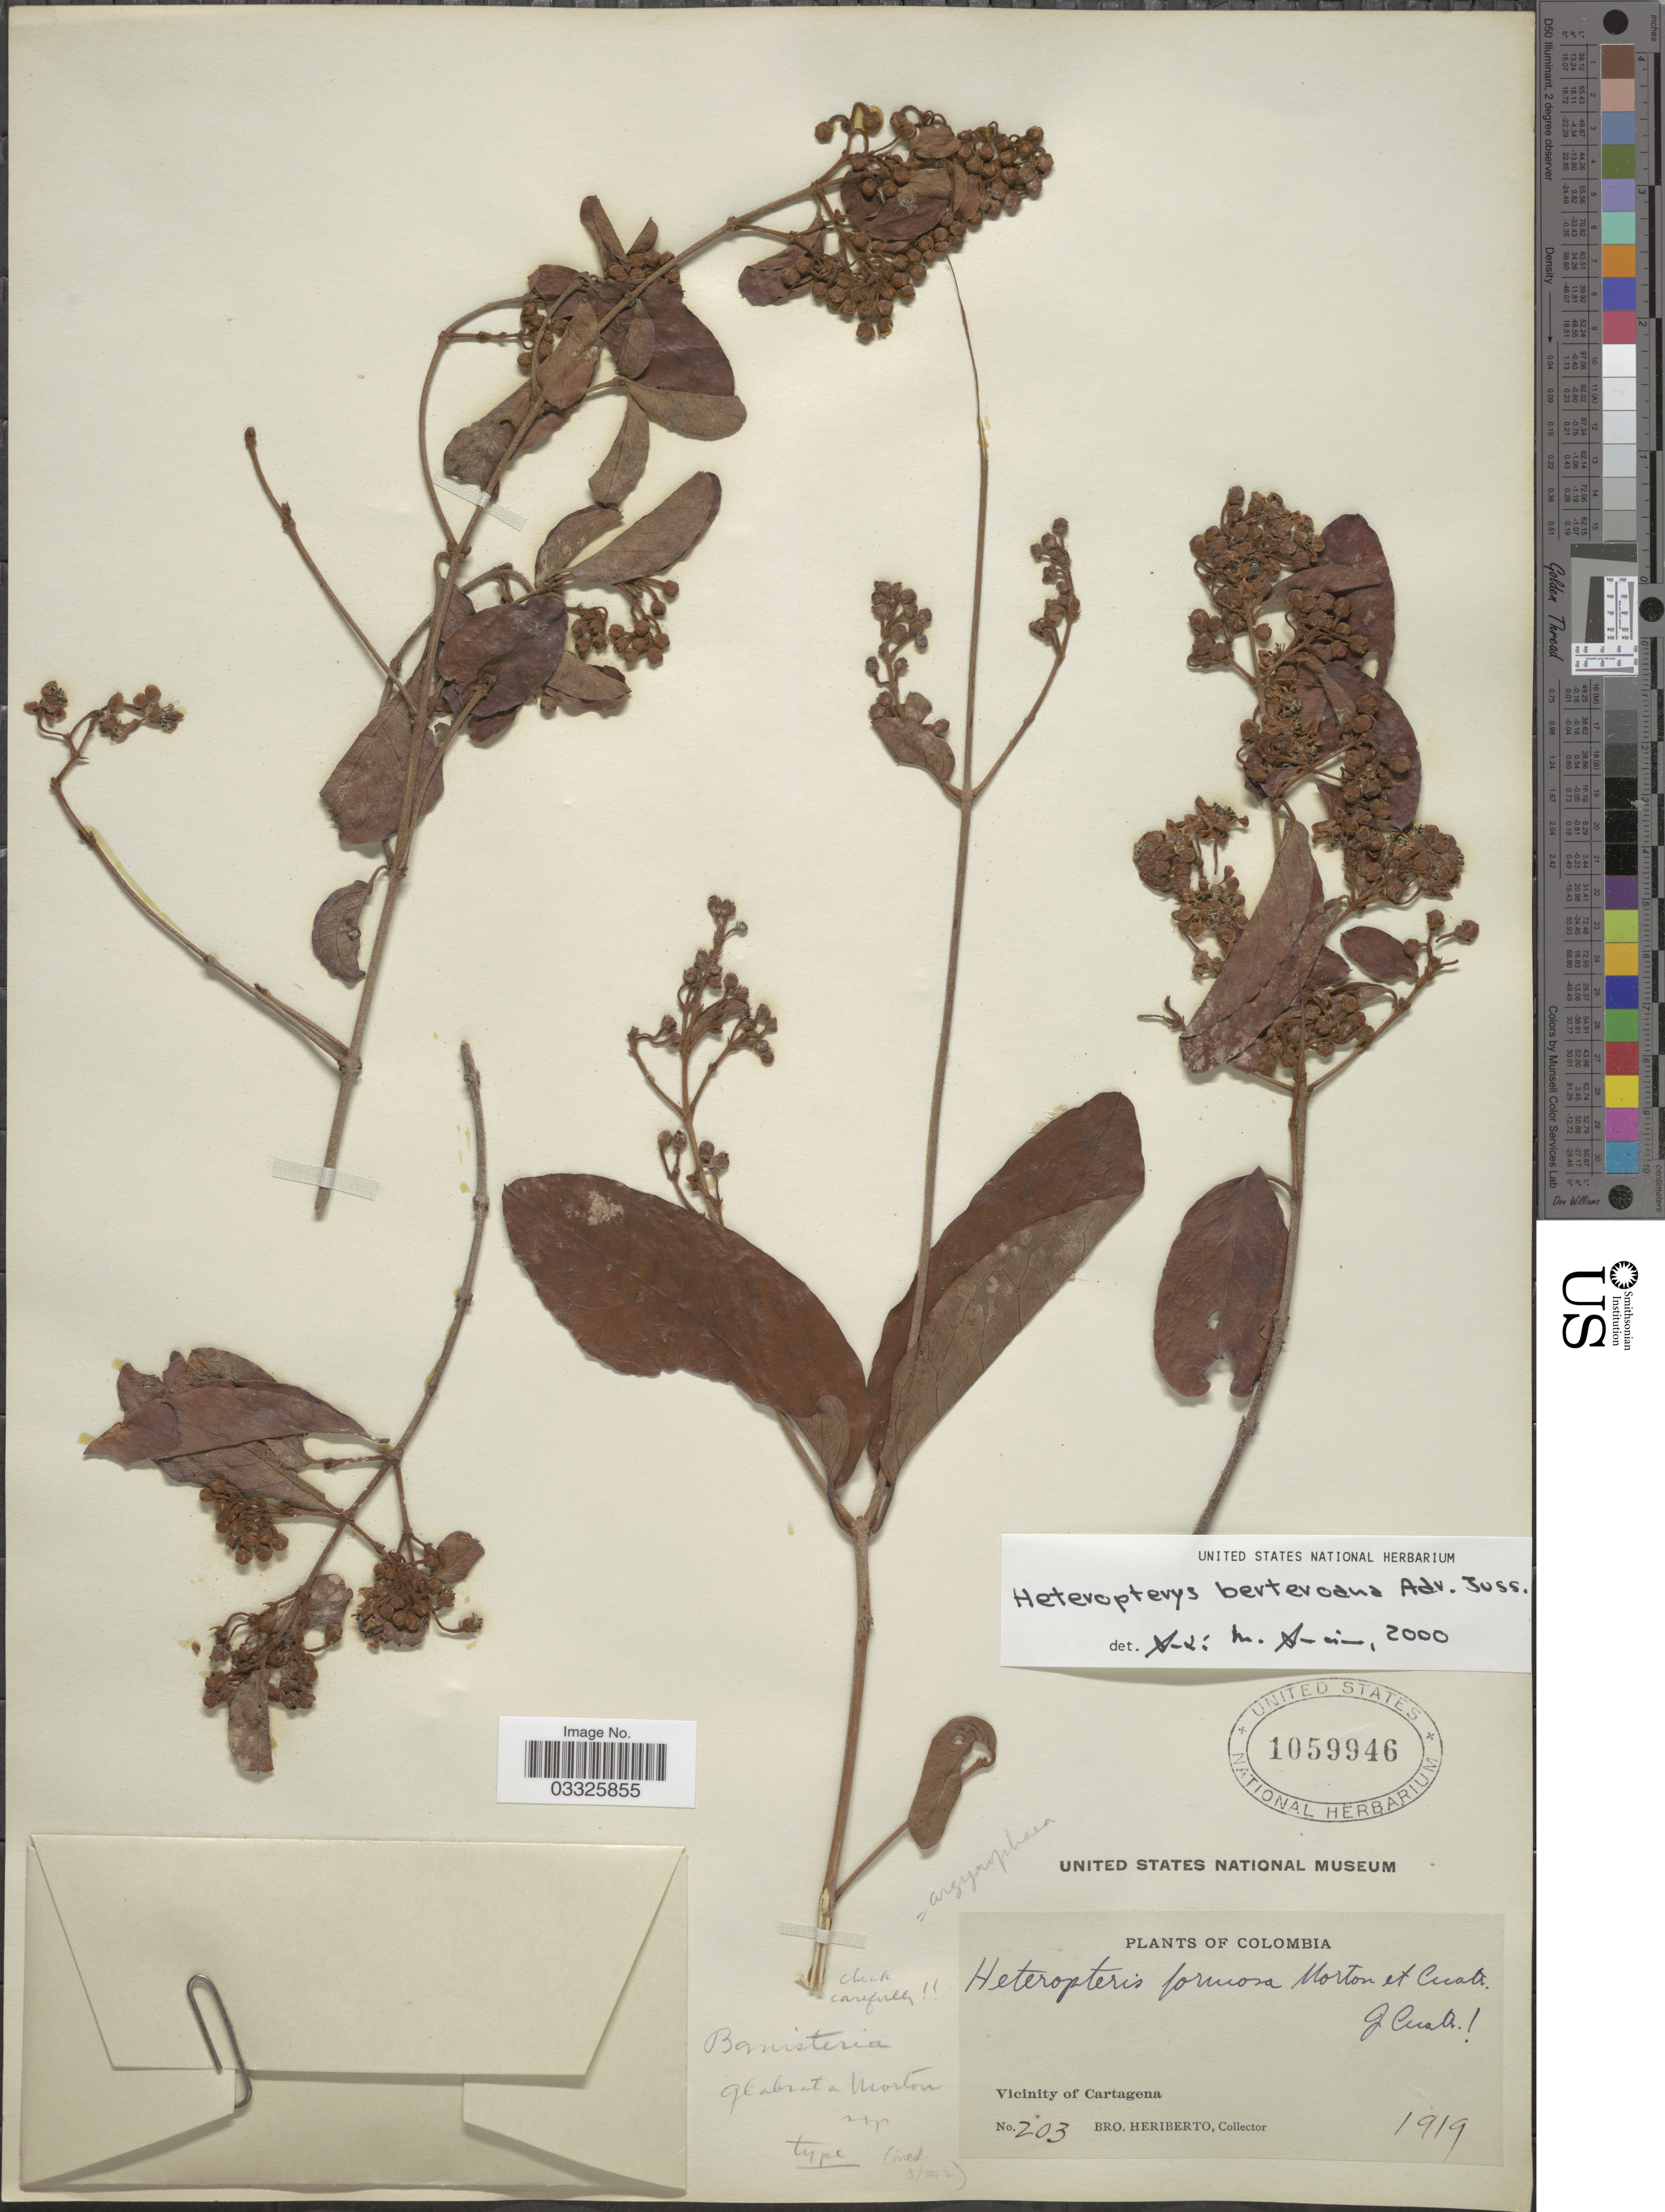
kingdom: Plantae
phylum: Tracheophyta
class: Magnoliopsida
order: Malpighiales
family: Malpighiaceae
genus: Heteropterys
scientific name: Heteropterys berteroana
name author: A. Juss.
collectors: B. Heriberto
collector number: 203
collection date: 1919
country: Colombia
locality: Vicinity of Cartagena.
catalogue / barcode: US 1059946